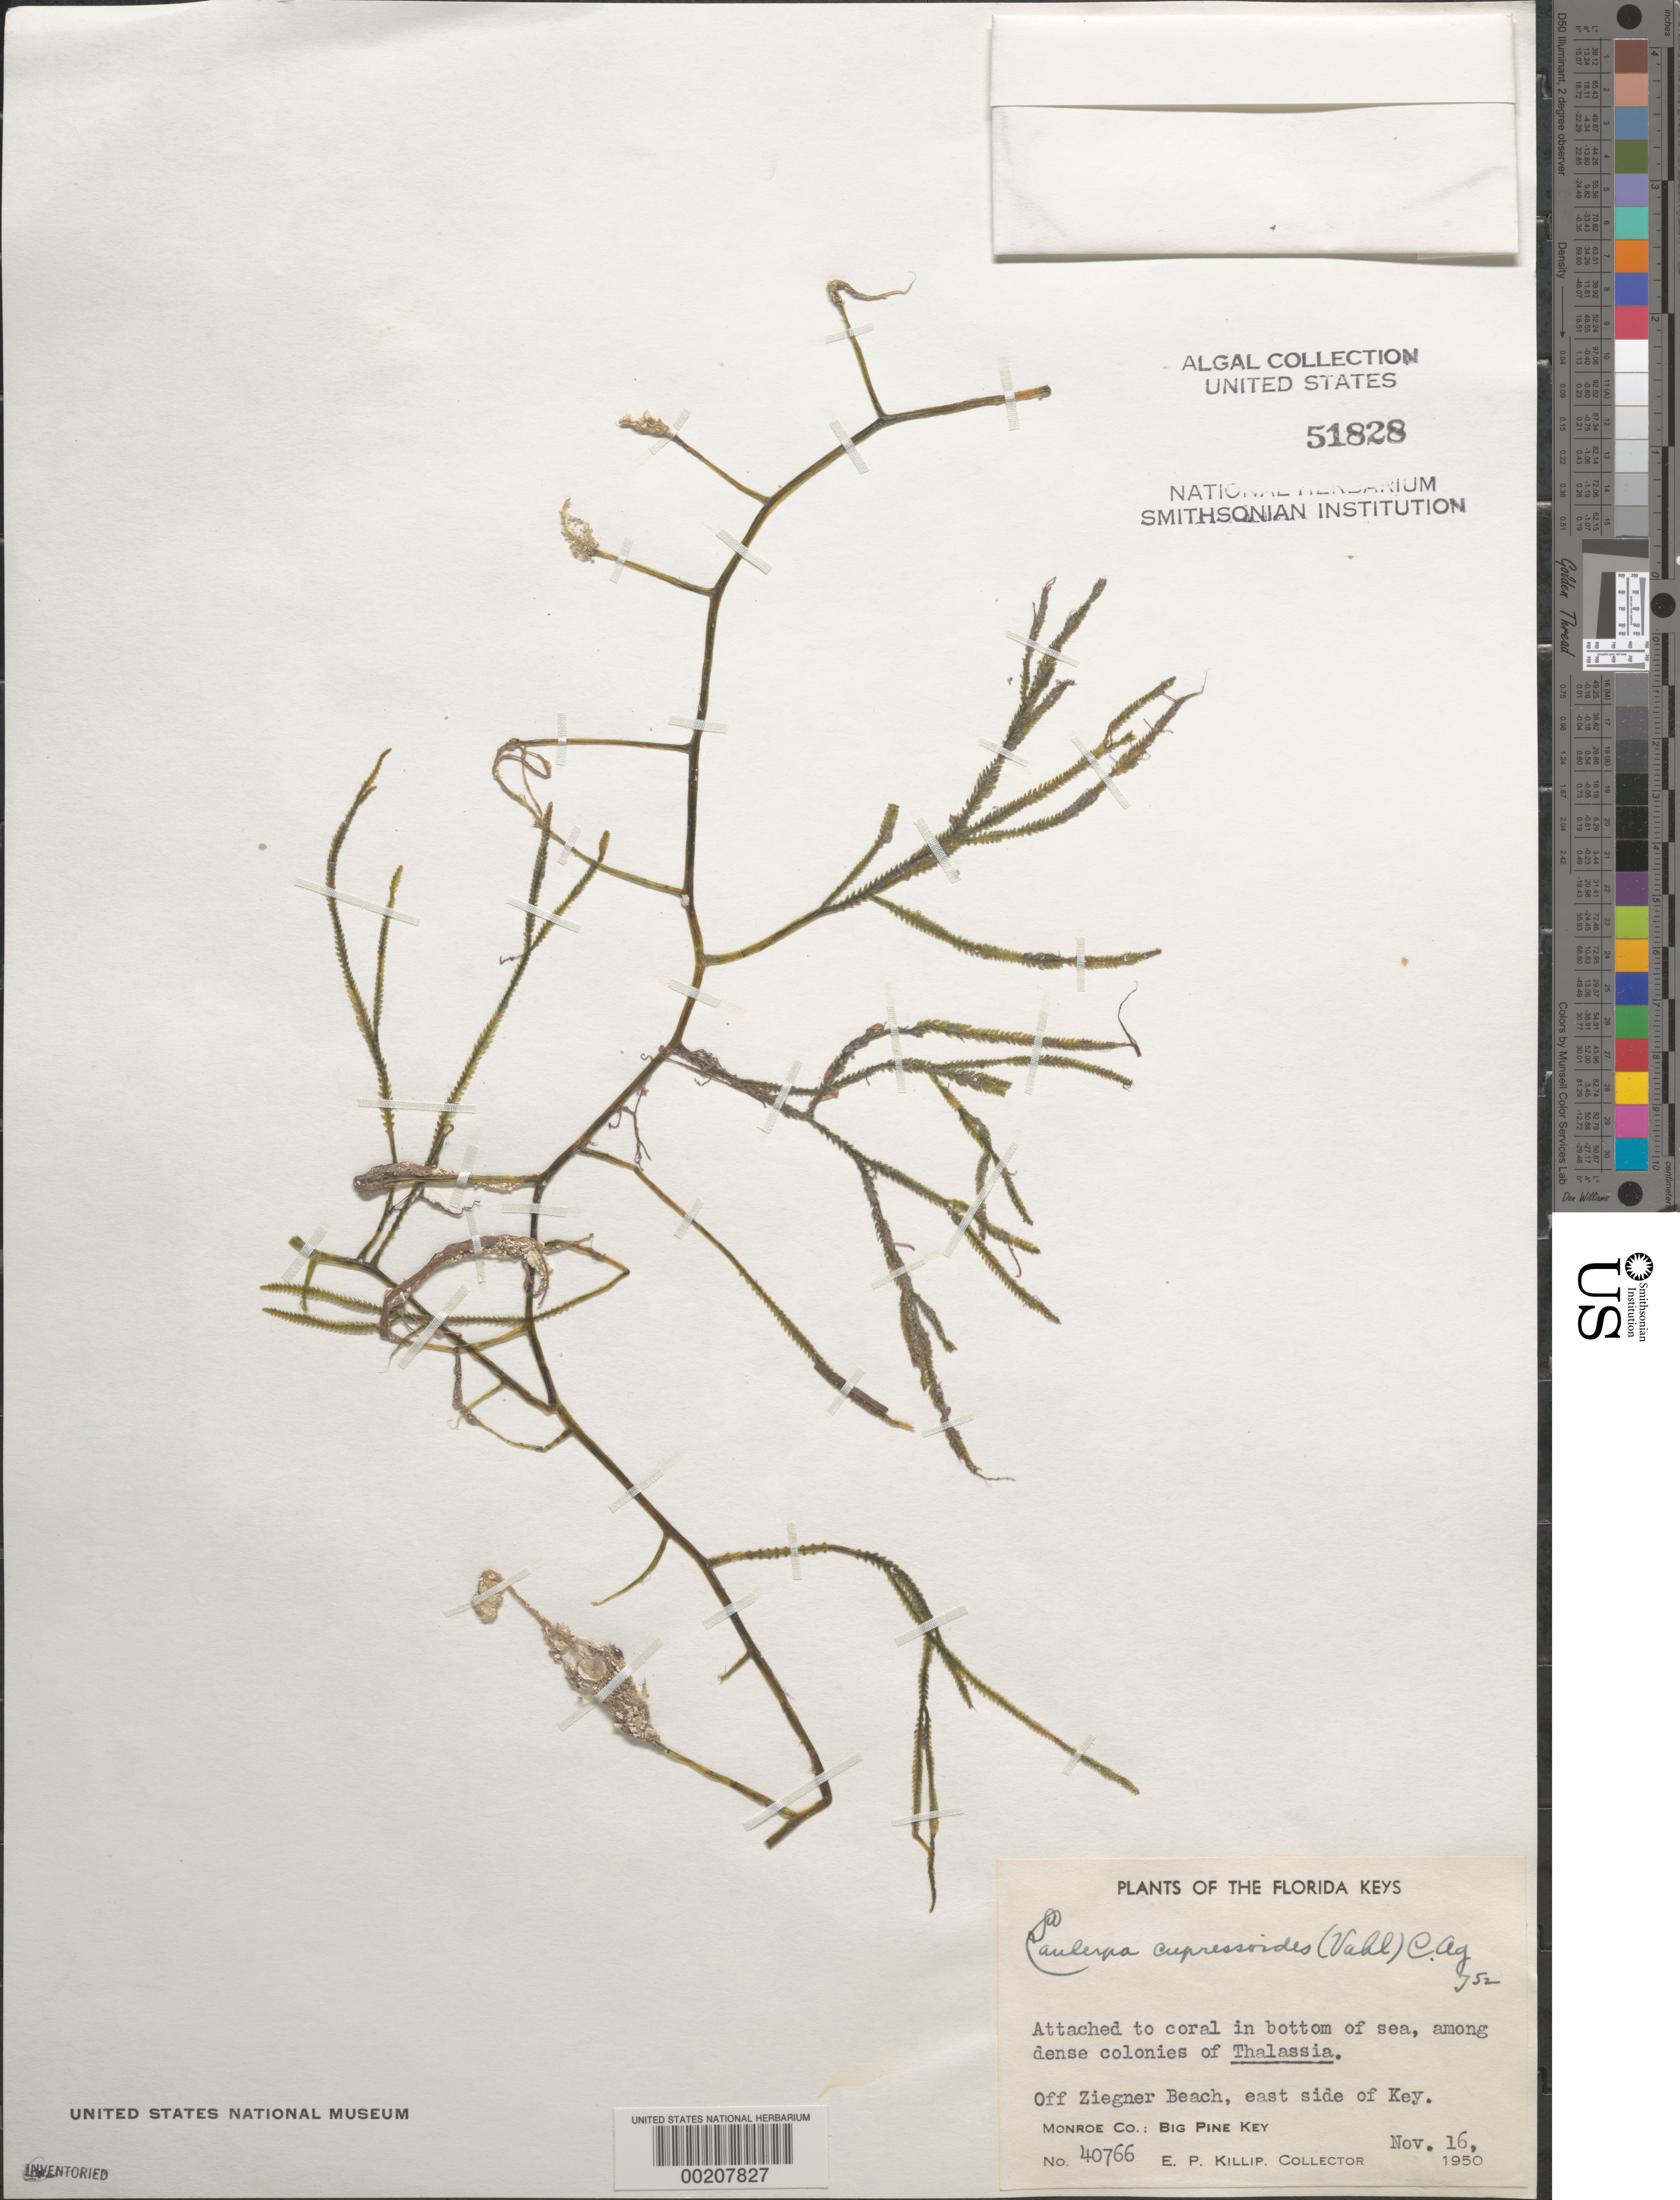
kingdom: Plantae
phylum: Chlorophyta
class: Ulvophyceae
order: Bryopsidales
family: Caulerpaceae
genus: Caulerpa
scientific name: Caulerpa cupressoides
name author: (Vahl) C. Agardh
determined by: Taylor, William R.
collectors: E. P. Killip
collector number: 40766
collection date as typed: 16 Nov 1950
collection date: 1950-11-16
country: United States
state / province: Florida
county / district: Monroe County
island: Big Pine Key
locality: Off Ziegner Beach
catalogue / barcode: US 51828